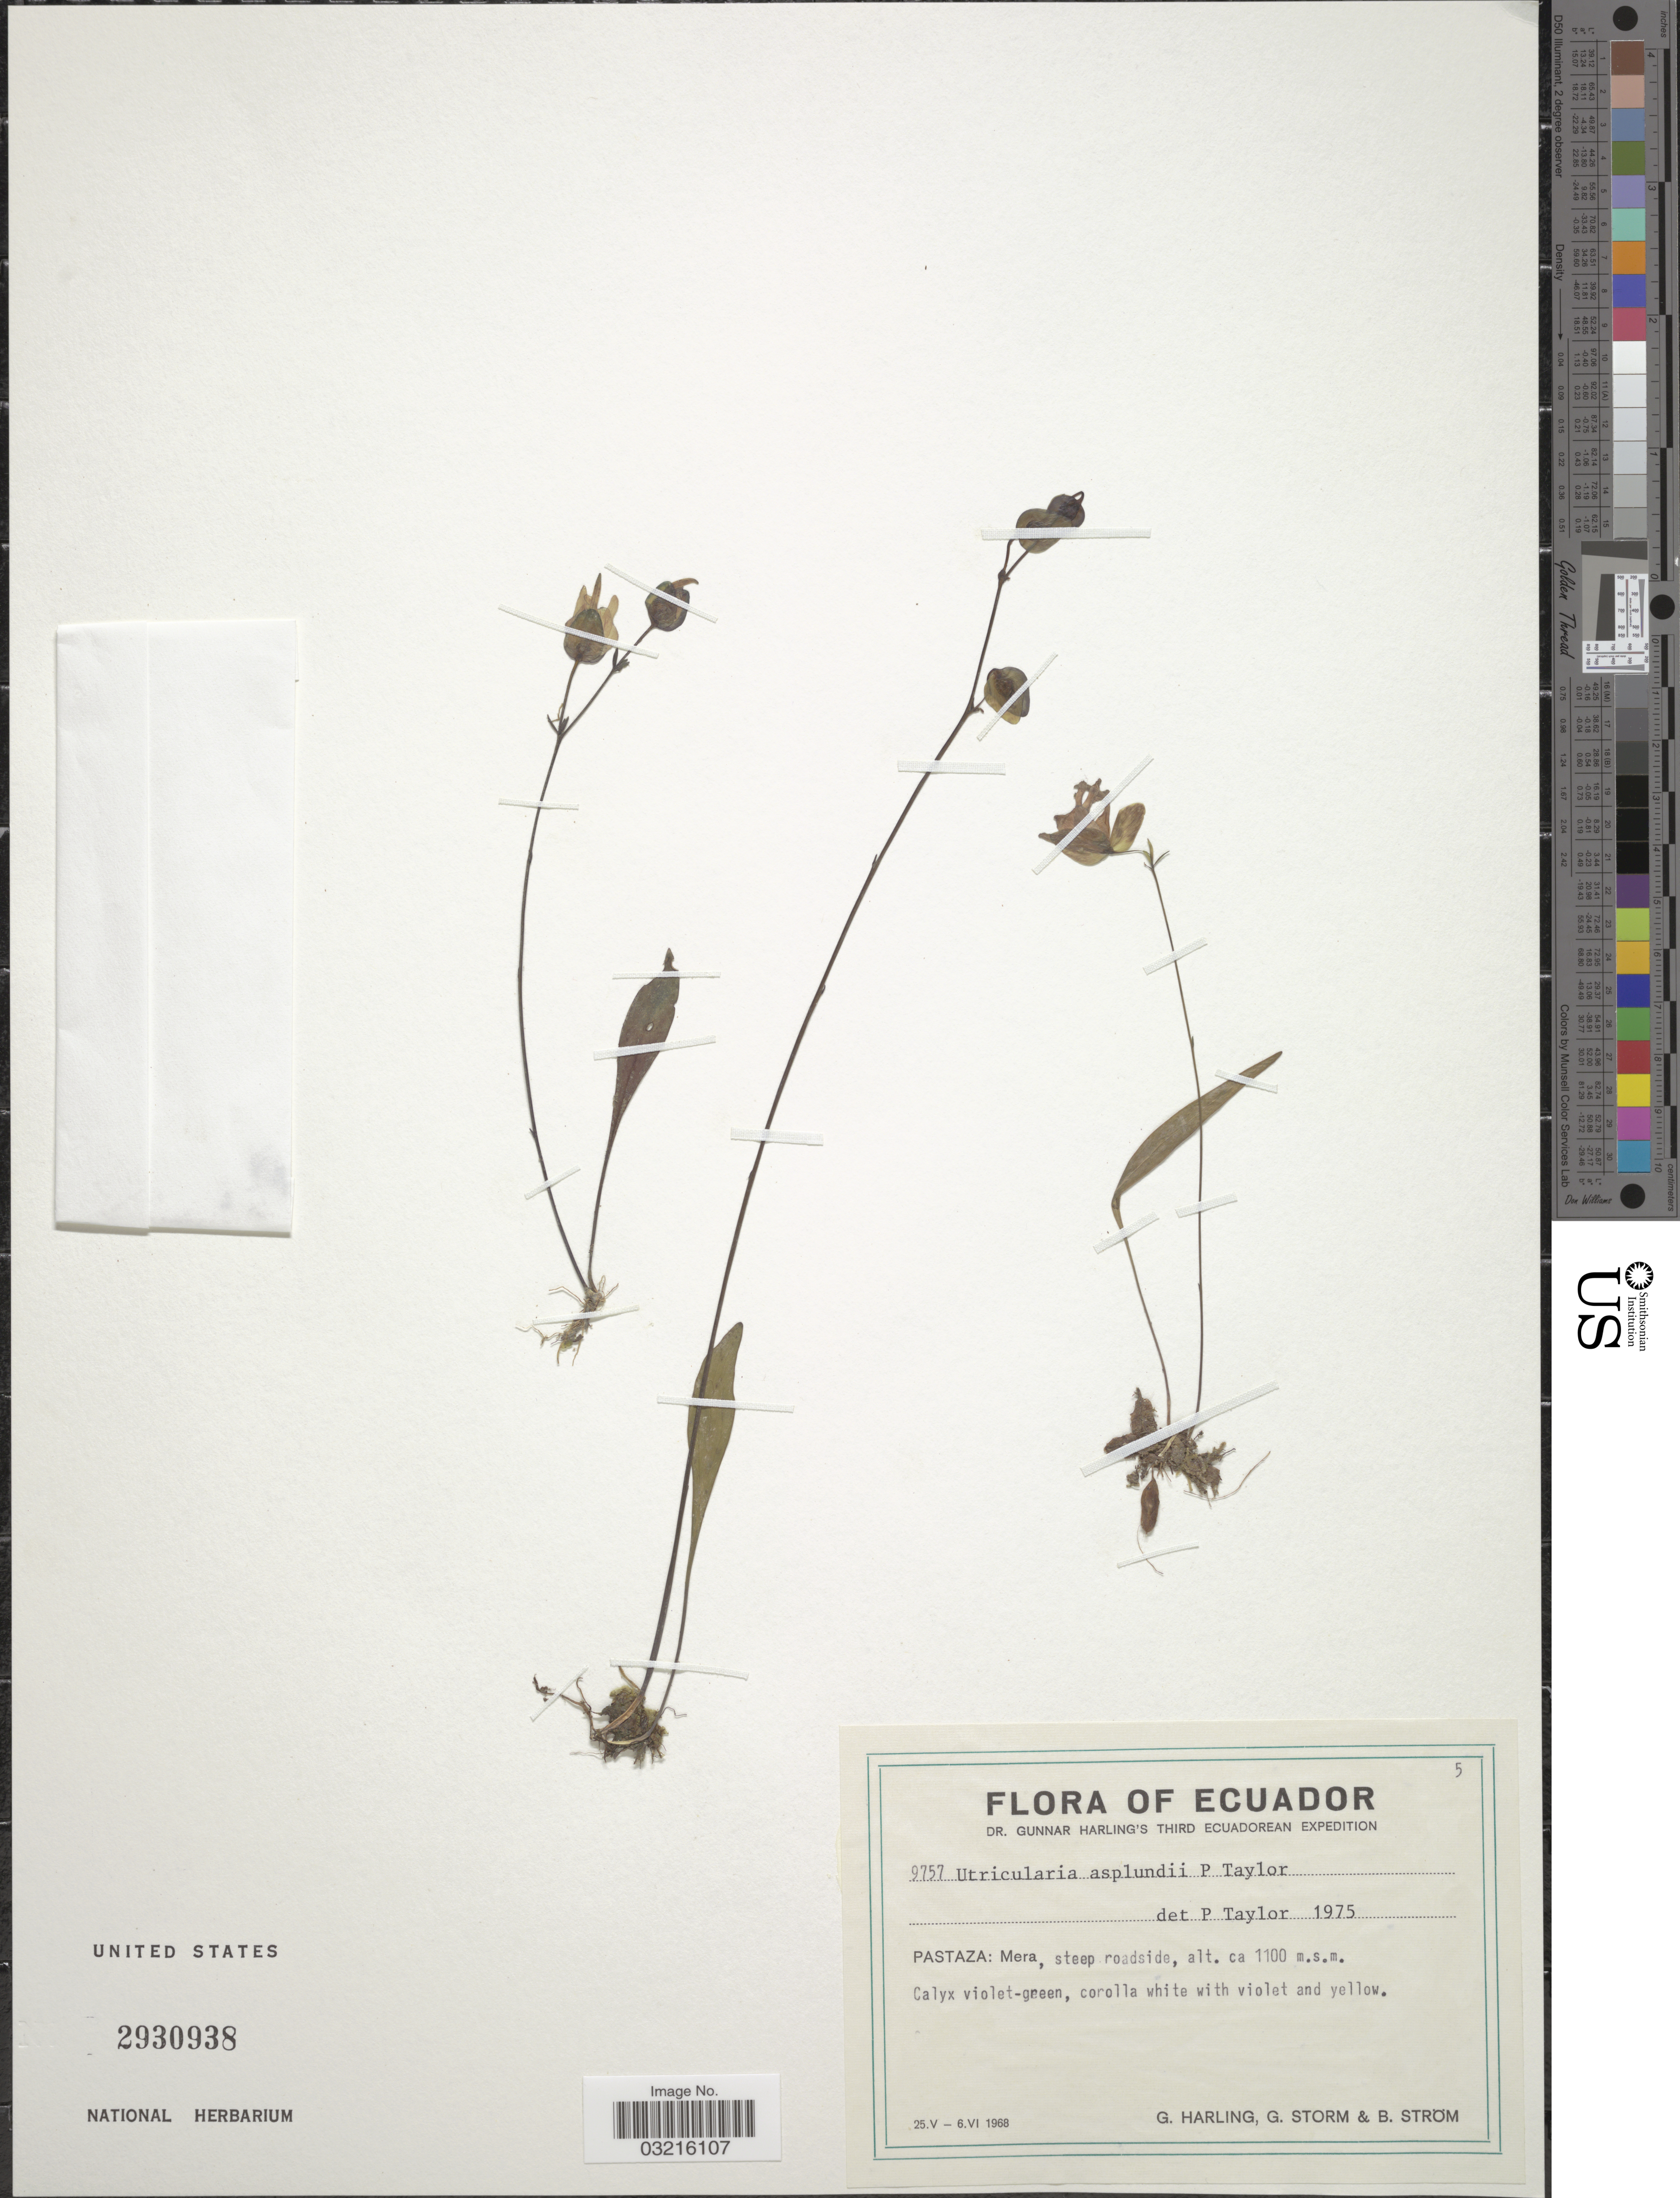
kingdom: Plantae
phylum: Tracheophyta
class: Magnoliopsida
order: Lamiales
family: Lentibulariaceae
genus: Utricularia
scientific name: Utricularia asplundii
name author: P. Taylor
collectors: G. Harling, G. Storm & B. Ström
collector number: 9757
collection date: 1968-05-25/1968-06-06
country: Ecuador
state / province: Pastaza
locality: Mera, steep roadside.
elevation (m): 1100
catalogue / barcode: US 2930938